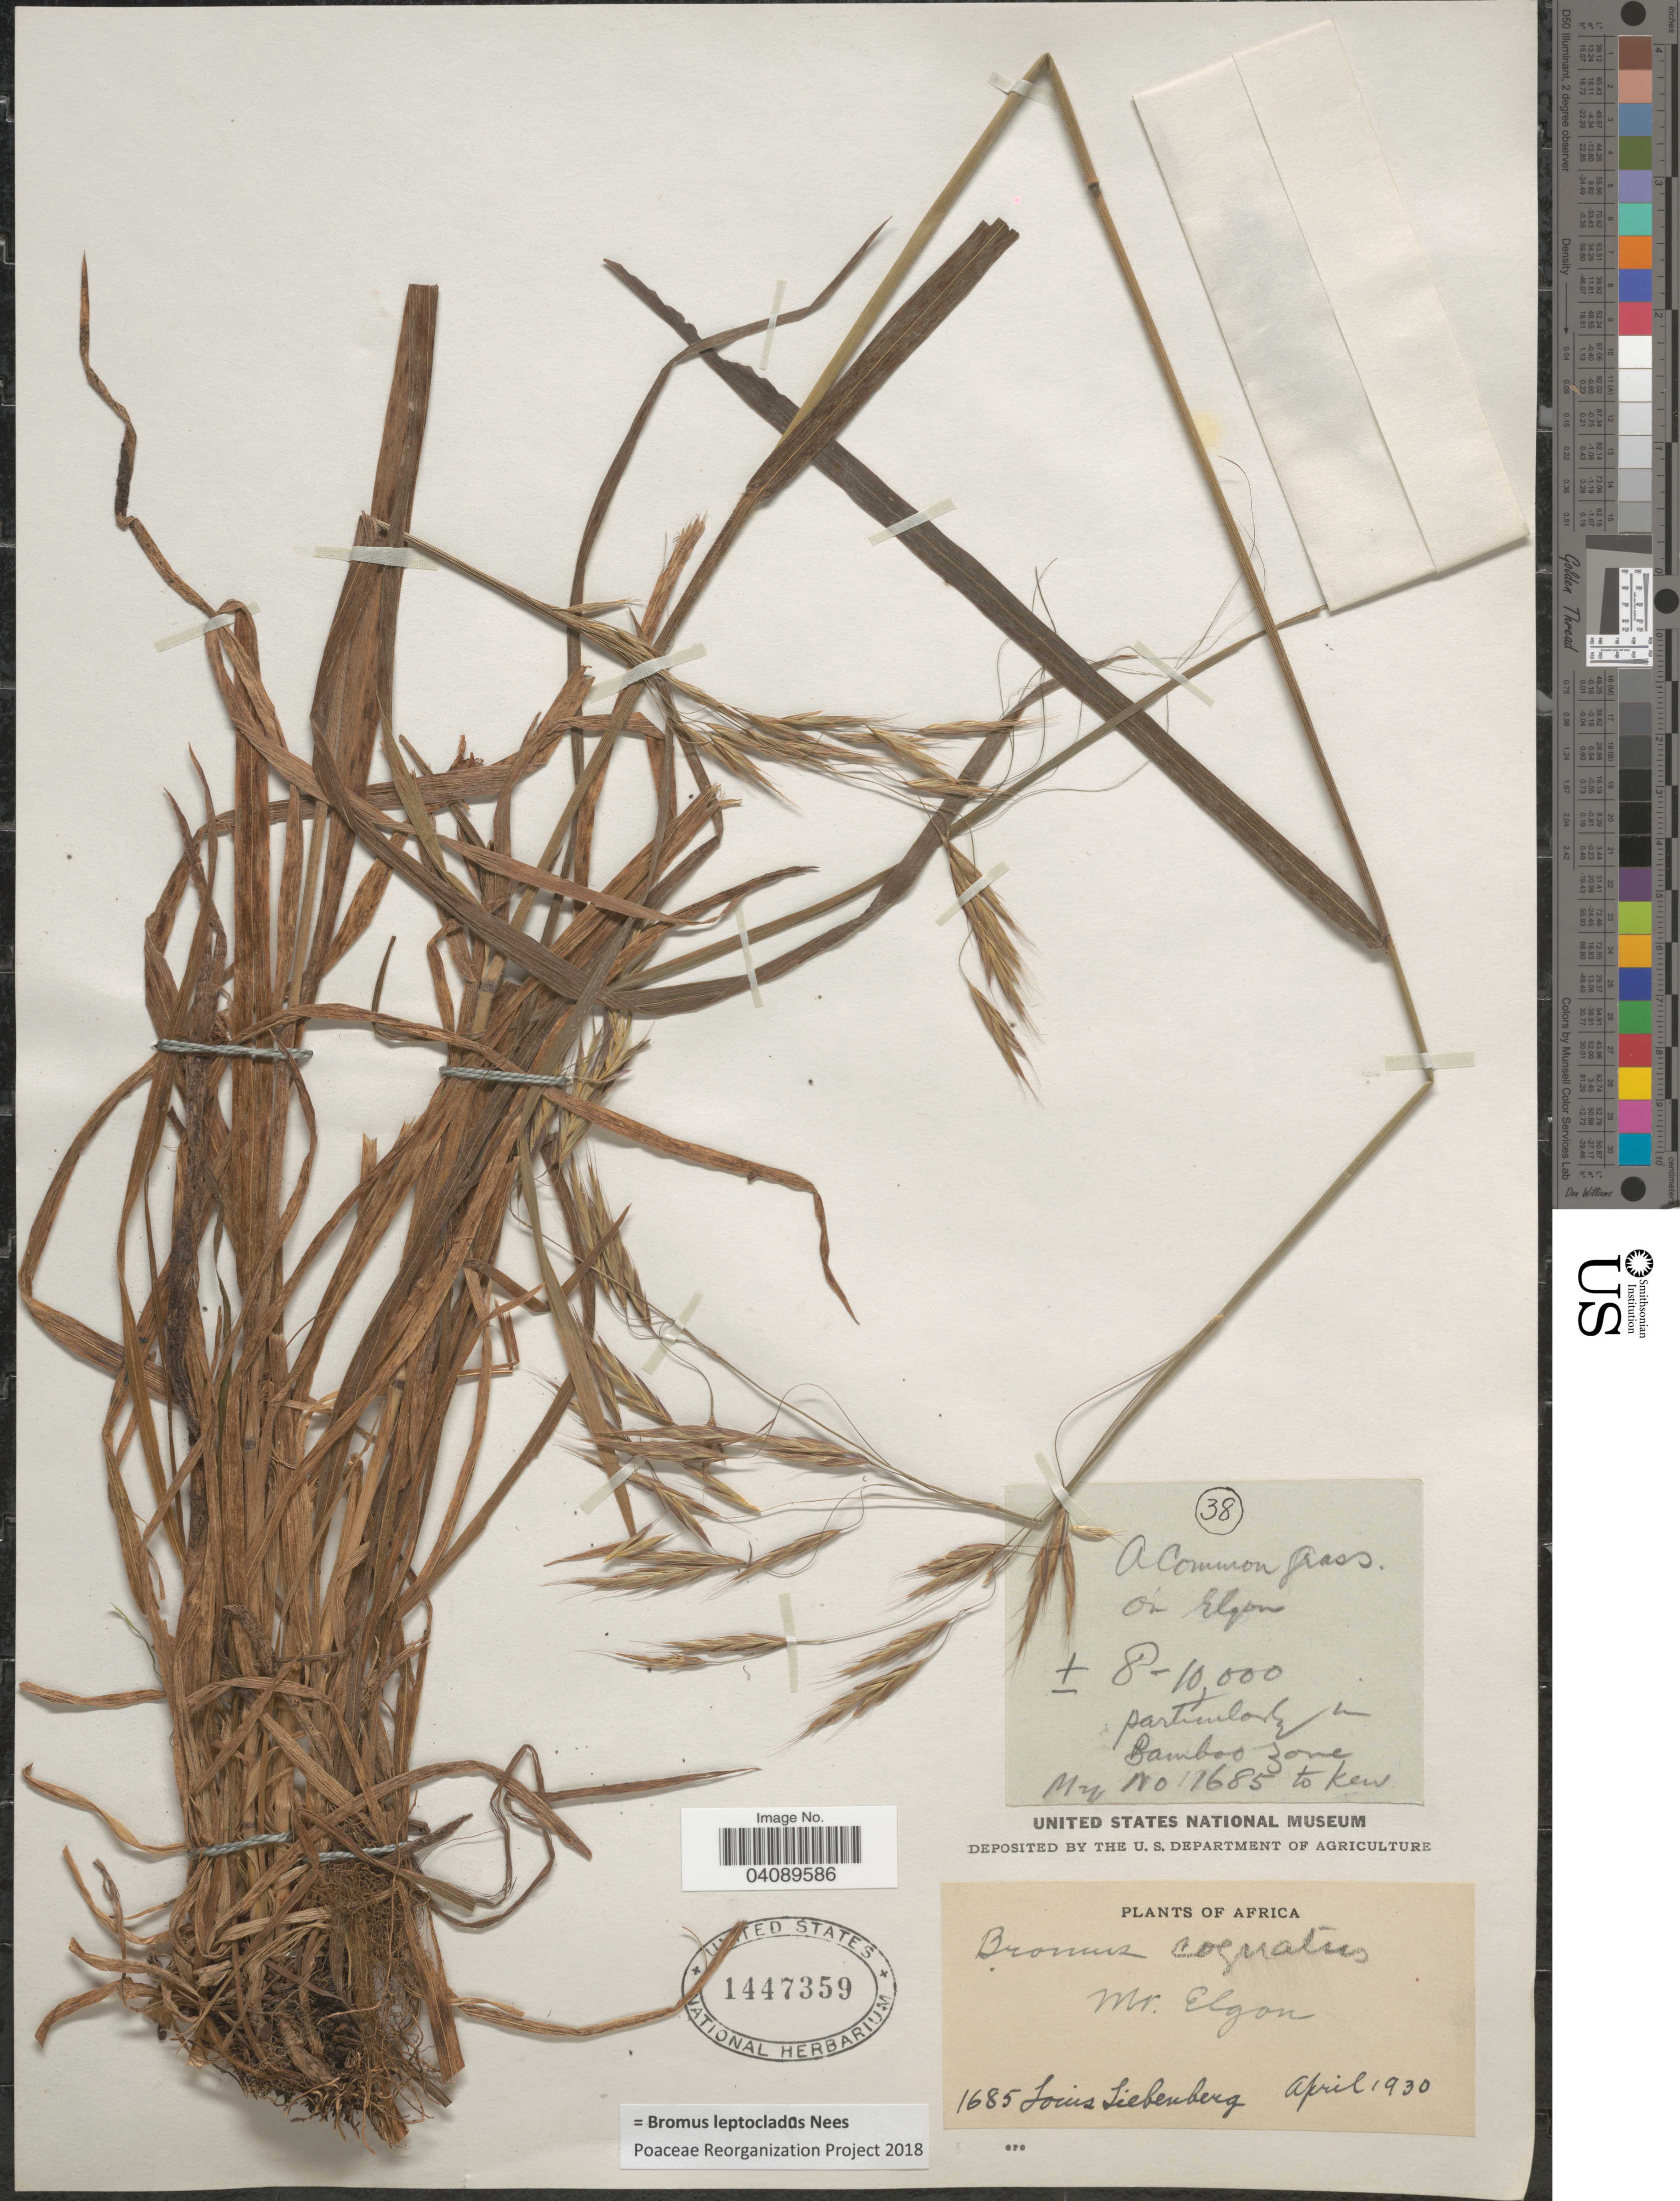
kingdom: Plantae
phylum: Tracheophyta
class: Liliopsida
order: Poales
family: Poaceae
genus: Bromus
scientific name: Bromus leptoclados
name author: Nees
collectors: L. Liebenberg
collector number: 1685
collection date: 1930-04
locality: Africa. Mt. Elgon. Bamboo Zone.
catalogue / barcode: US 1447359